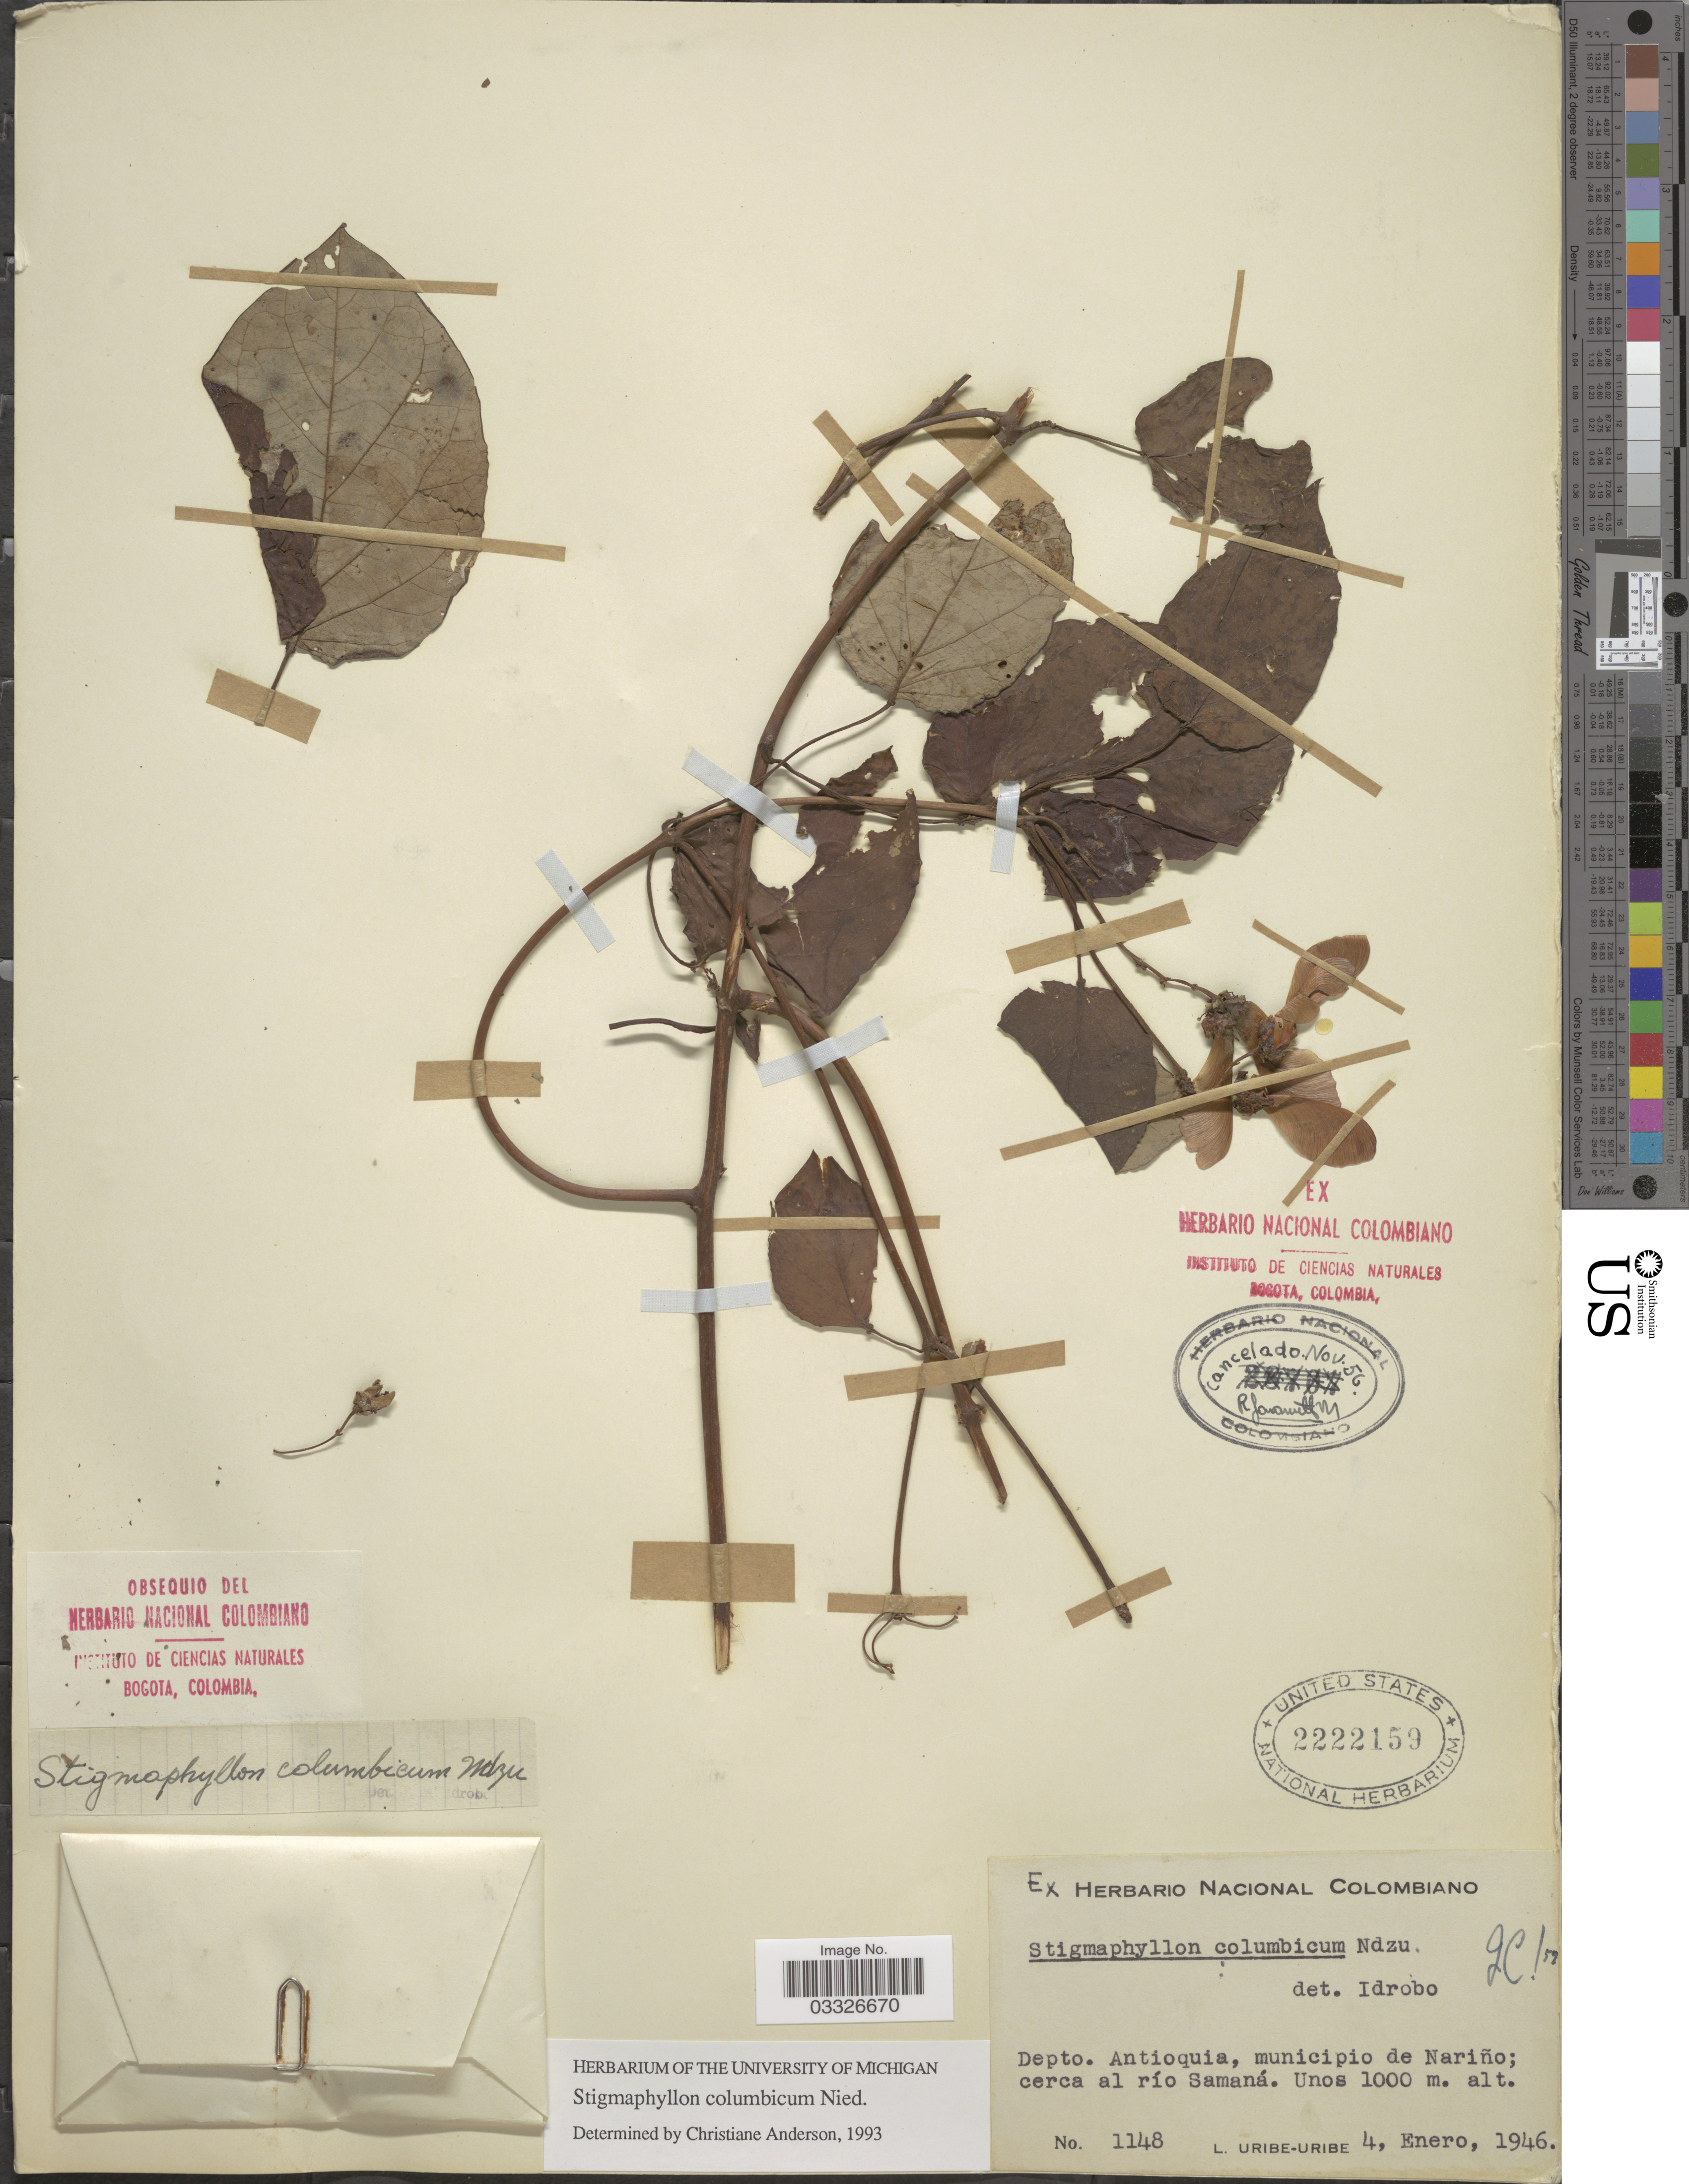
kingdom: Plantae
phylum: Tracheophyta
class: Magnoliopsida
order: Malpighiales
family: Malpighiaceae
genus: Stigmaphyllon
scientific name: Stigmaphyllon columbicum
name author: Nied.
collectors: L. Uribe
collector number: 1148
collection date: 1946-01-04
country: Colombia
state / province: Antioquia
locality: Depto. Antioquia, municipio de Nariño; cerca al río Samaná.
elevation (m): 1000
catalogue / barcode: US 2222159